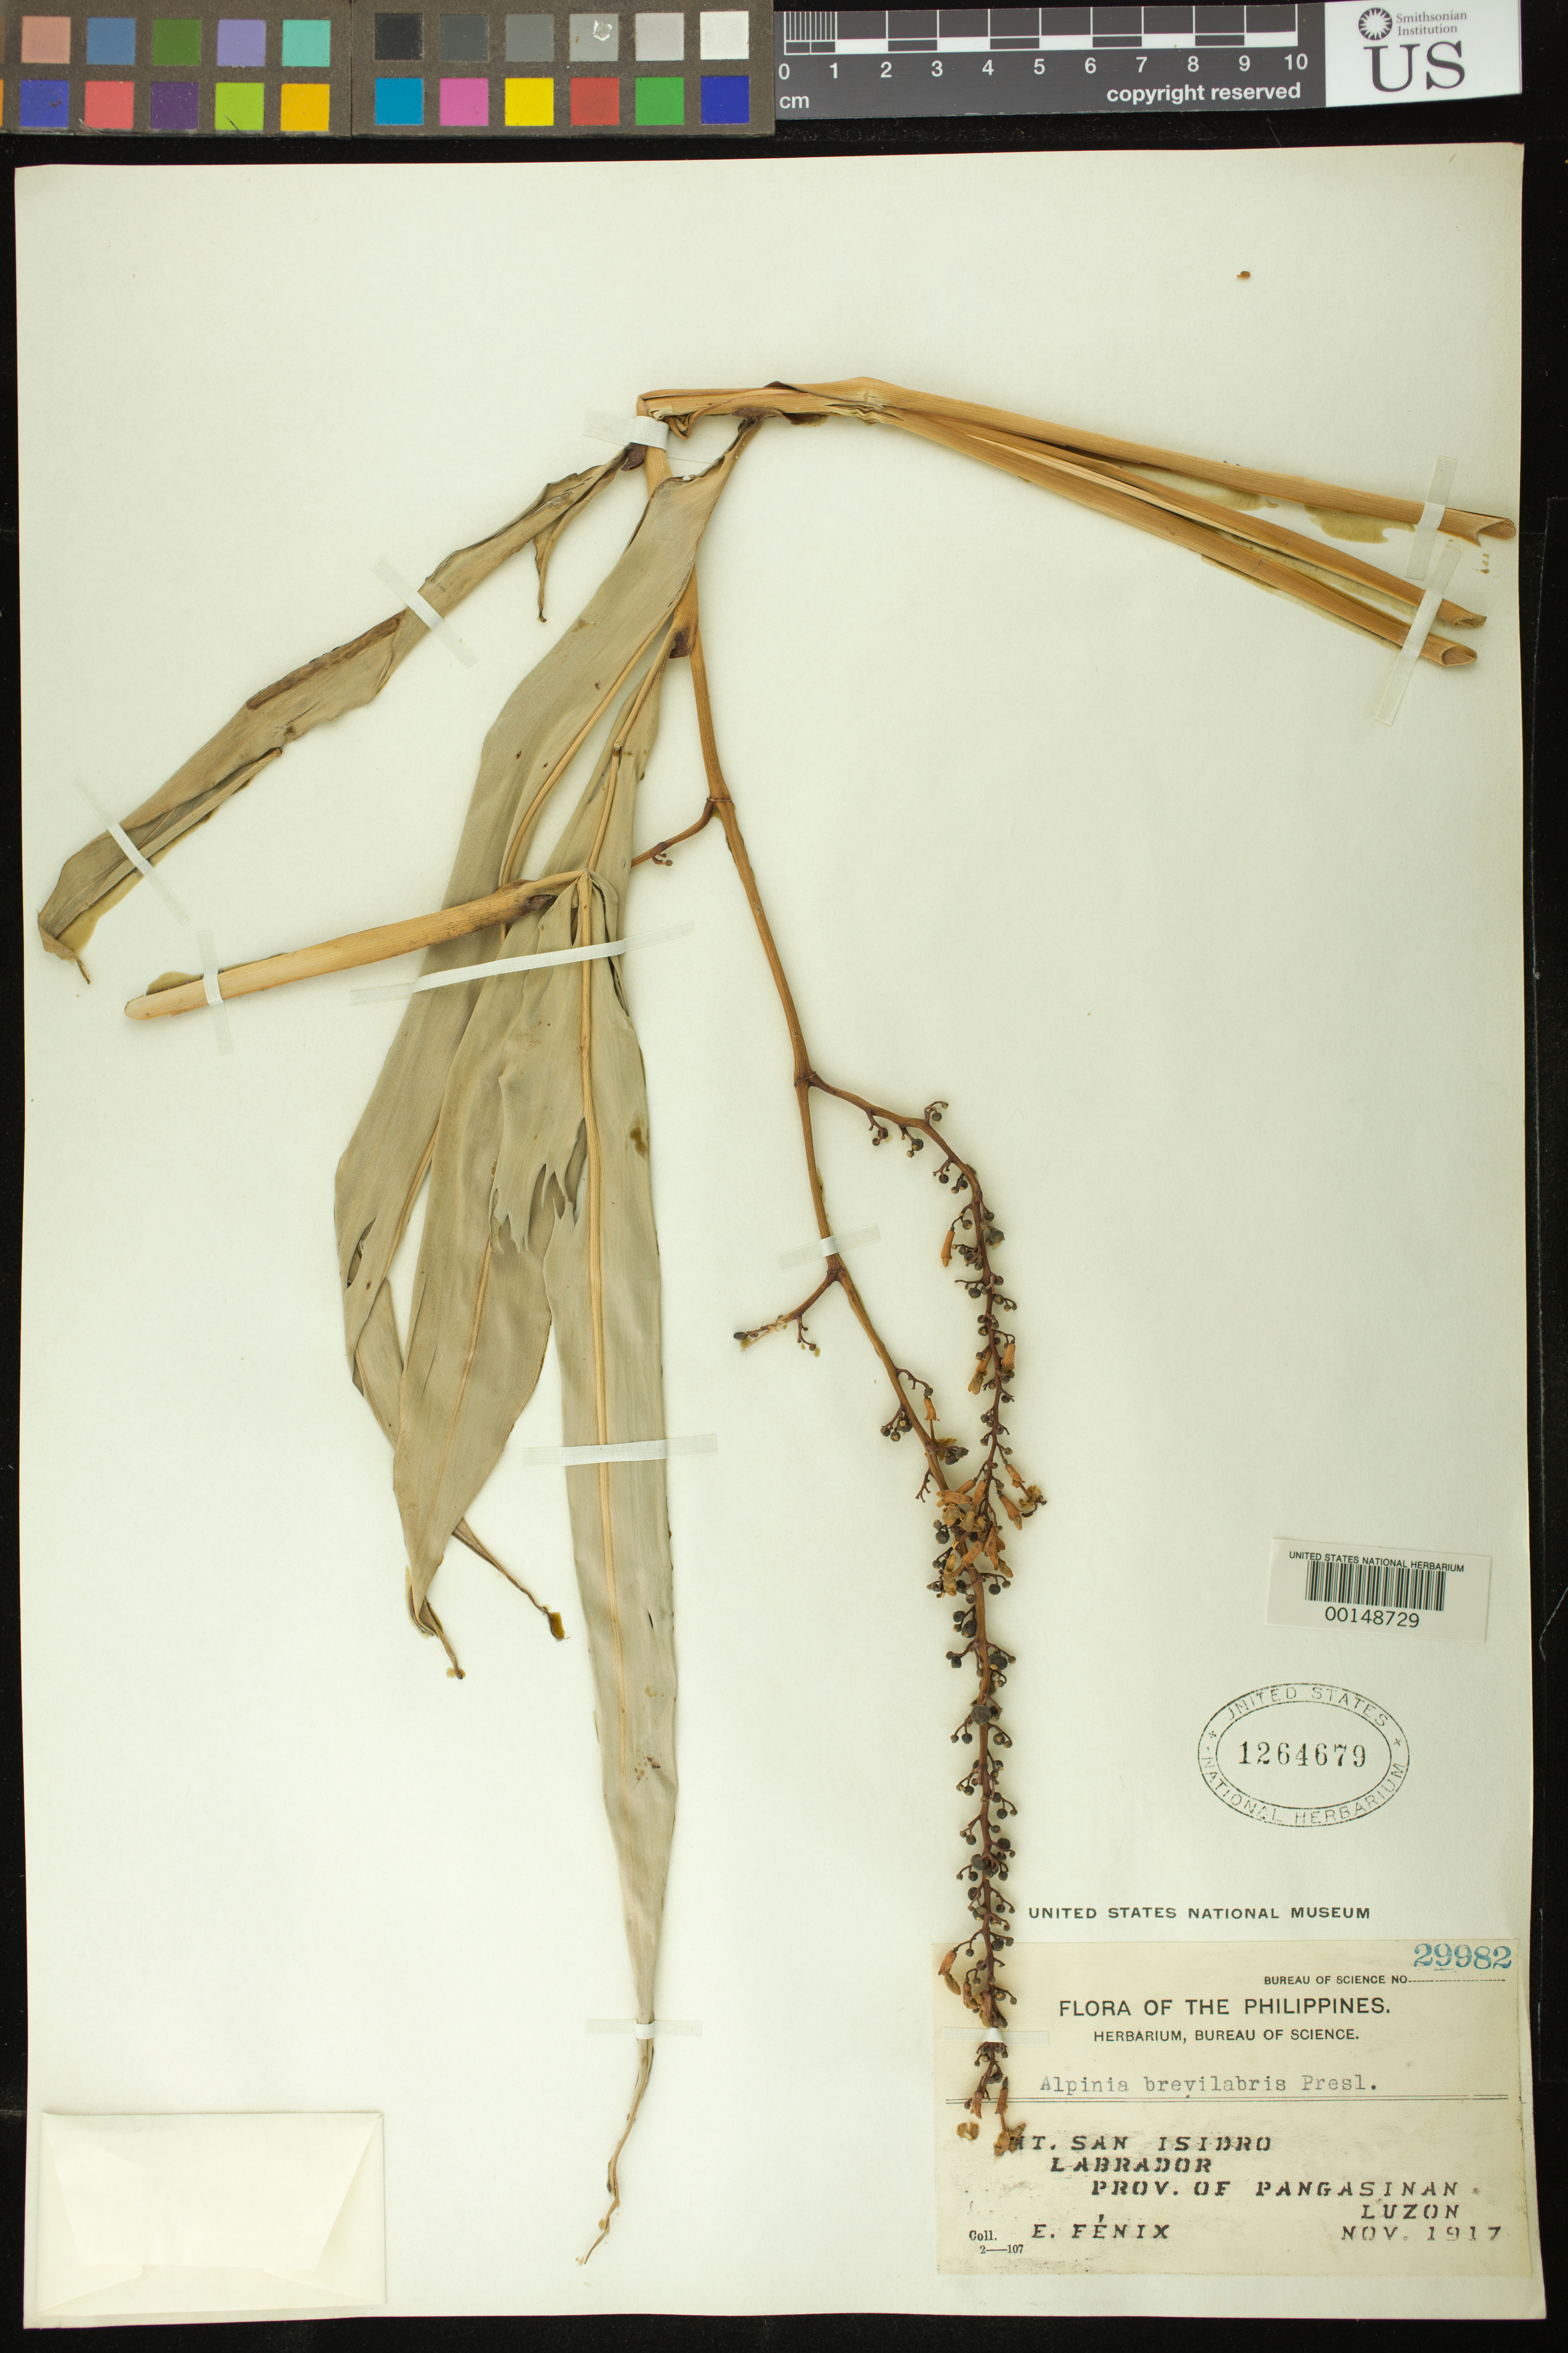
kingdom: Plantae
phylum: Tracheophyta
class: Liliopsida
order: Zingiberales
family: Zingiberaceae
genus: Alpinia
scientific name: Alpinia brevilabris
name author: C. Presl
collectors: E. Fenix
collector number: Bur. Sci. 29982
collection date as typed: Nov 1917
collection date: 1917-11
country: Philippines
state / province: Ilocos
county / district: Pangasinan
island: Luzon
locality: Mt. san isidro, labrador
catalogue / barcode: US 1264679